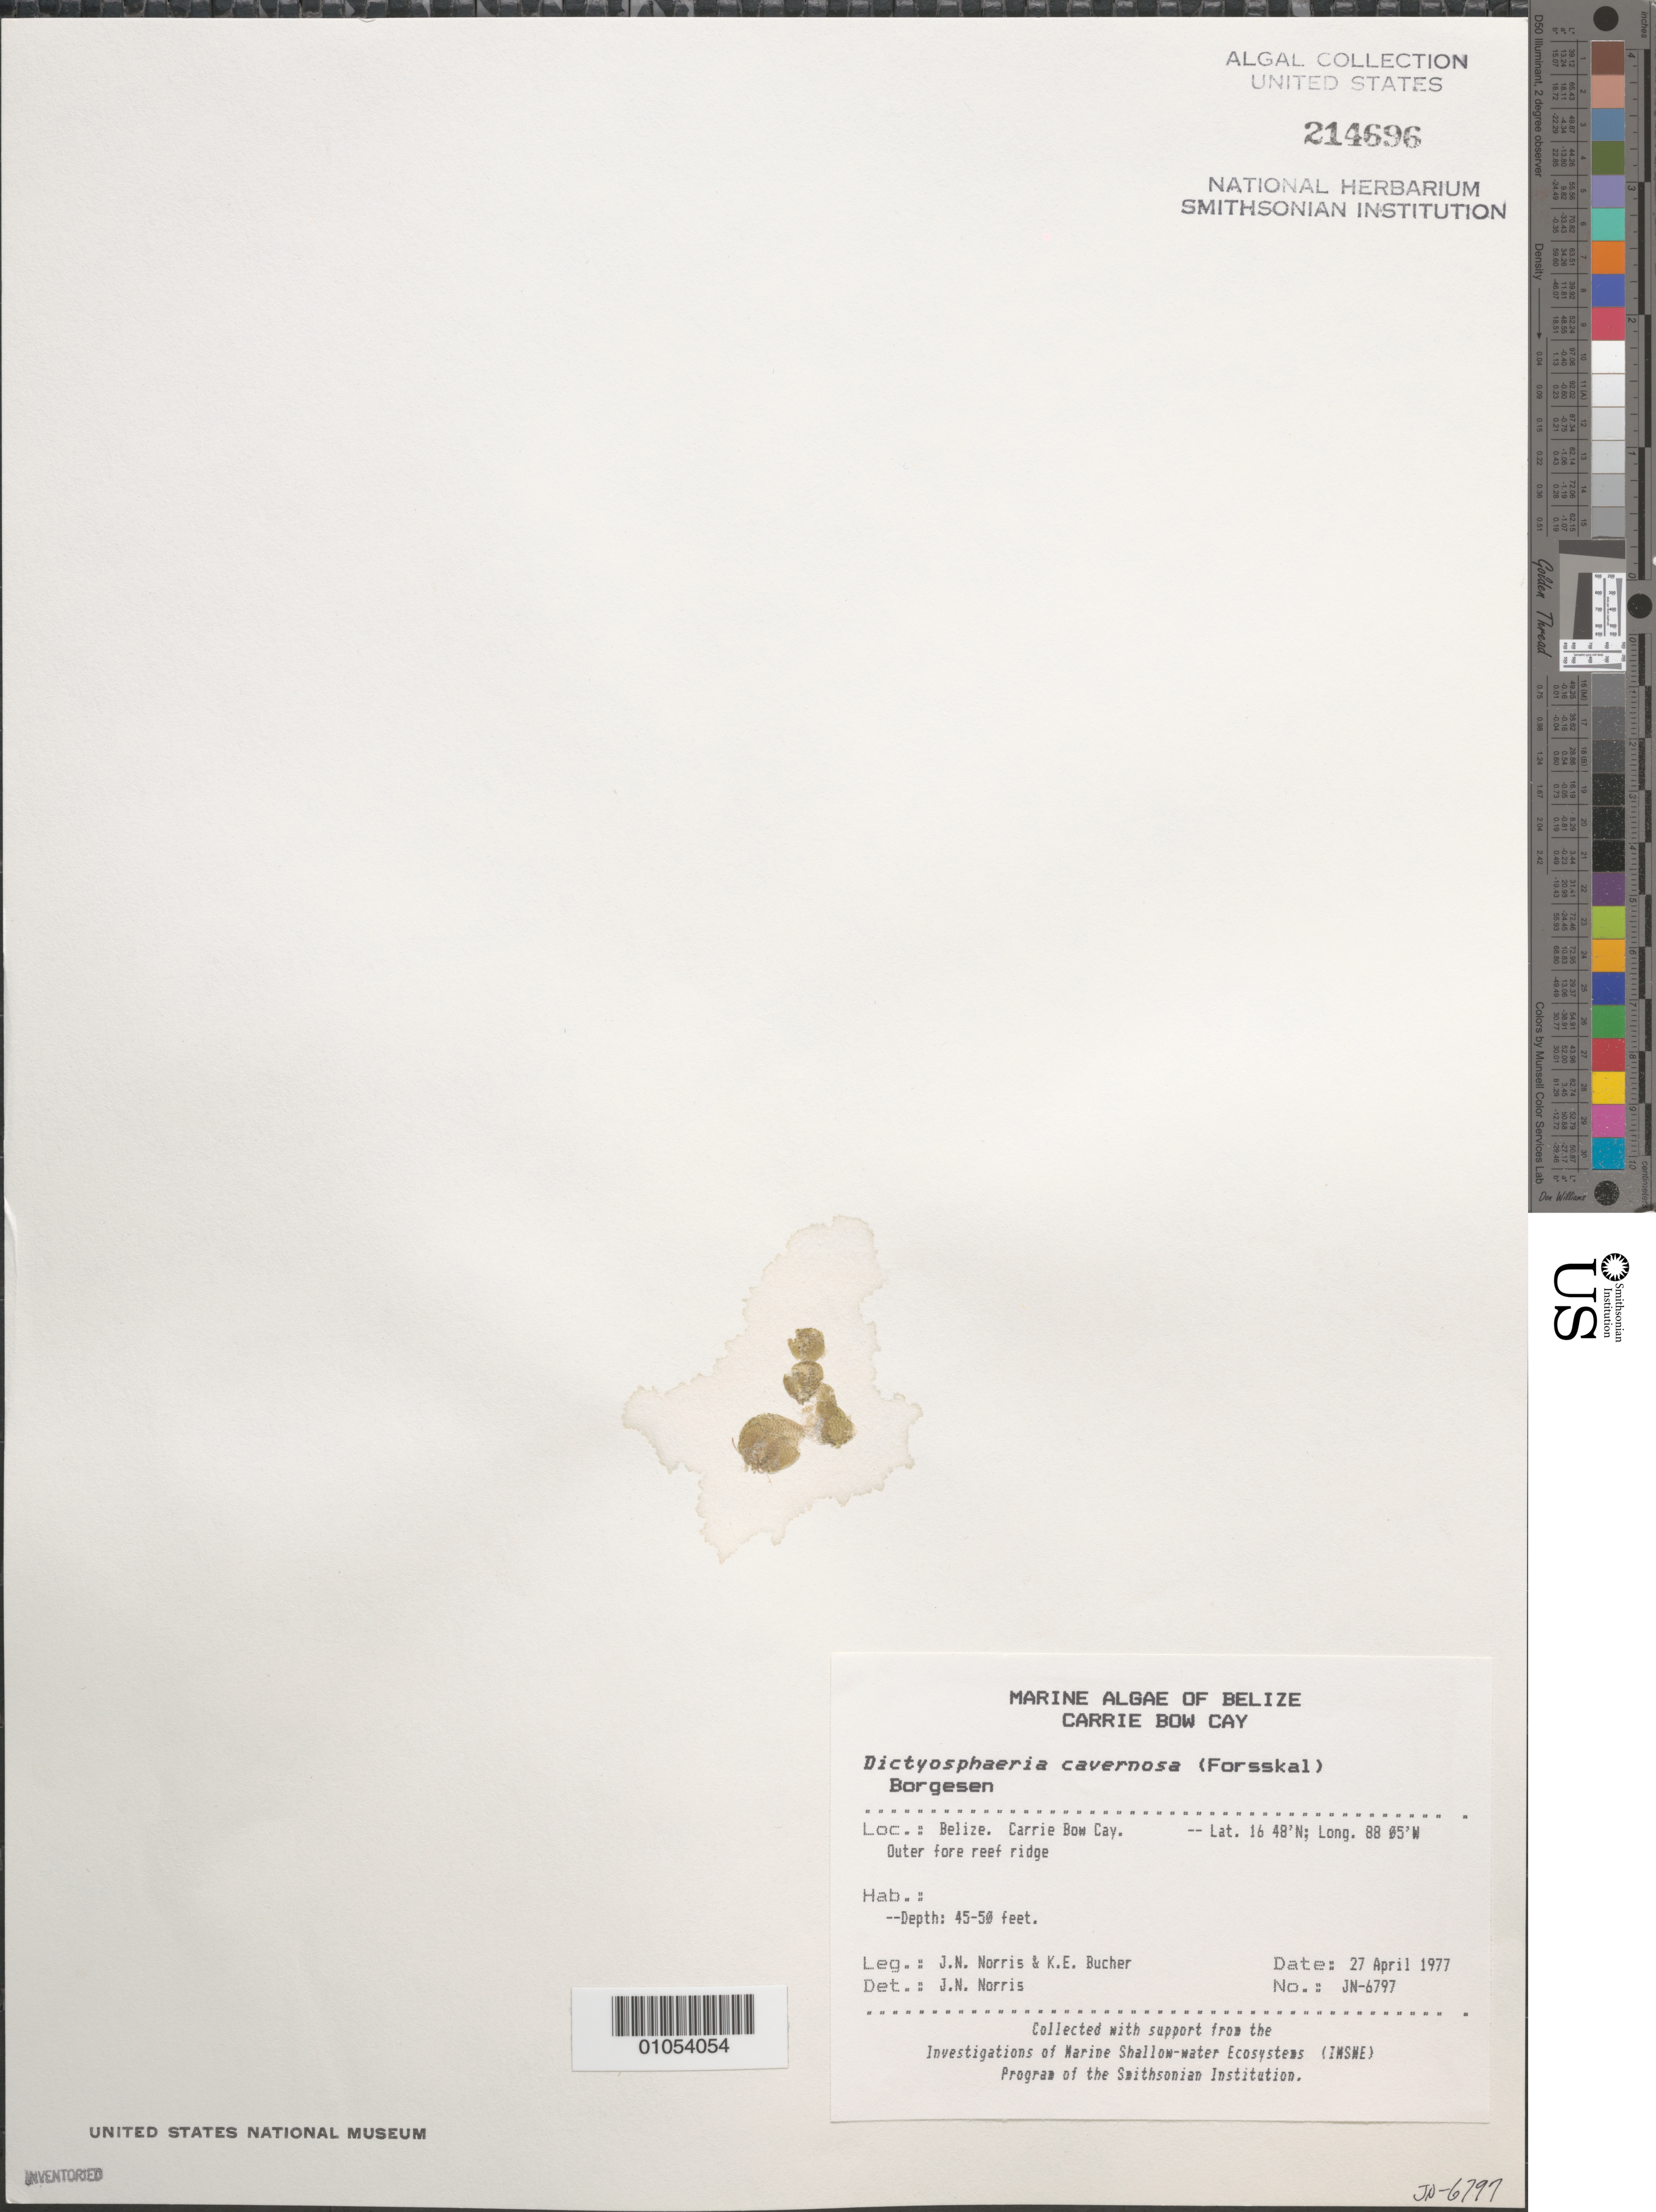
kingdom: Plantae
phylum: Chlorophyta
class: Ulvophyceae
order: Siphonocladales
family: Siphonocladaceae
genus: Dictyosphaeria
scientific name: Dictyosphaeria cavernosa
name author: (Forssk.) Børgesen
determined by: Norris, James N.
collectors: J. N. Norris & K. E. Bucher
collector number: JN-6797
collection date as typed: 27 Apr 1977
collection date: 1977-04-27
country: Belize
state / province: Stann Creek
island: Carrie Bow Cay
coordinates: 16 48'N, 88 05'W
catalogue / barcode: US 214696